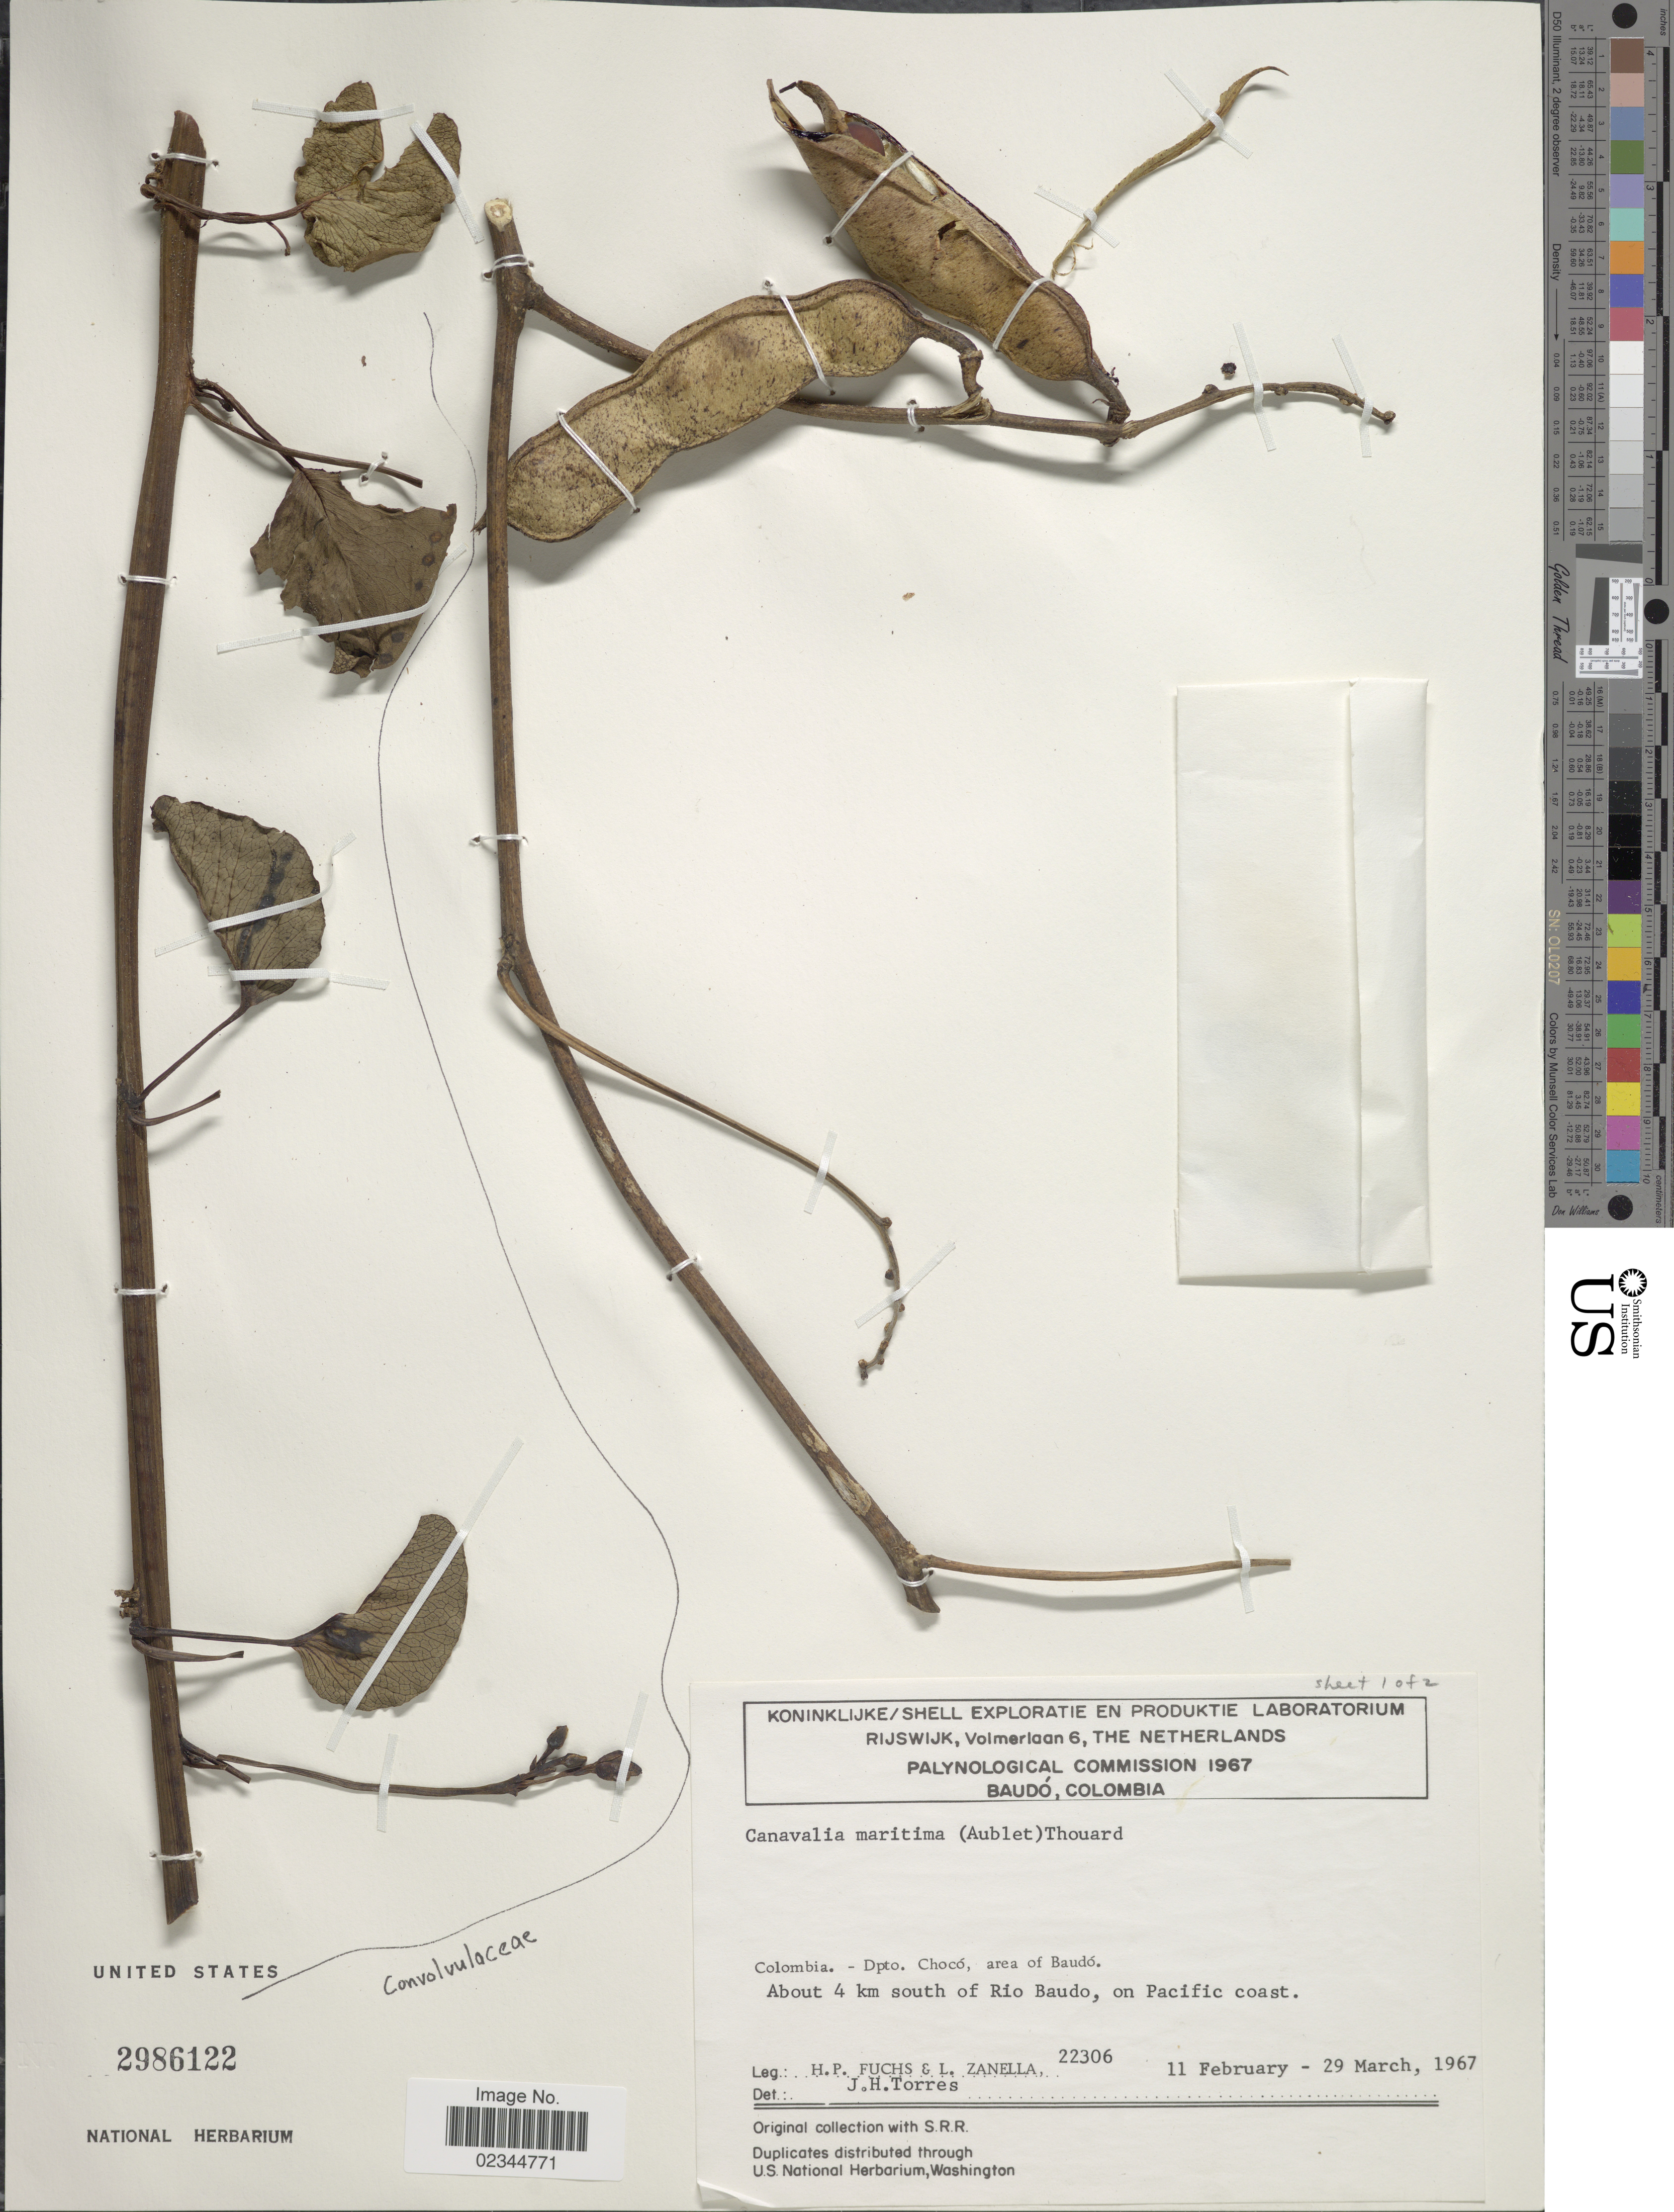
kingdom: Plantae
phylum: Tracheophyta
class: Magnoliopsida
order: Fabales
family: Fabaceae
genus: Canavalia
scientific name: Canavalia rosea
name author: (Sw.) DC.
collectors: H. P. Fuchs & L. Zanella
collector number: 22306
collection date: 1967-02-11/1967-03-29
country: Colombia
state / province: Chocó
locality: Dpto. Choco, area of Baudo. About 4 km south of Rio Baudo, on Pacific coast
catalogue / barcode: US 2986122